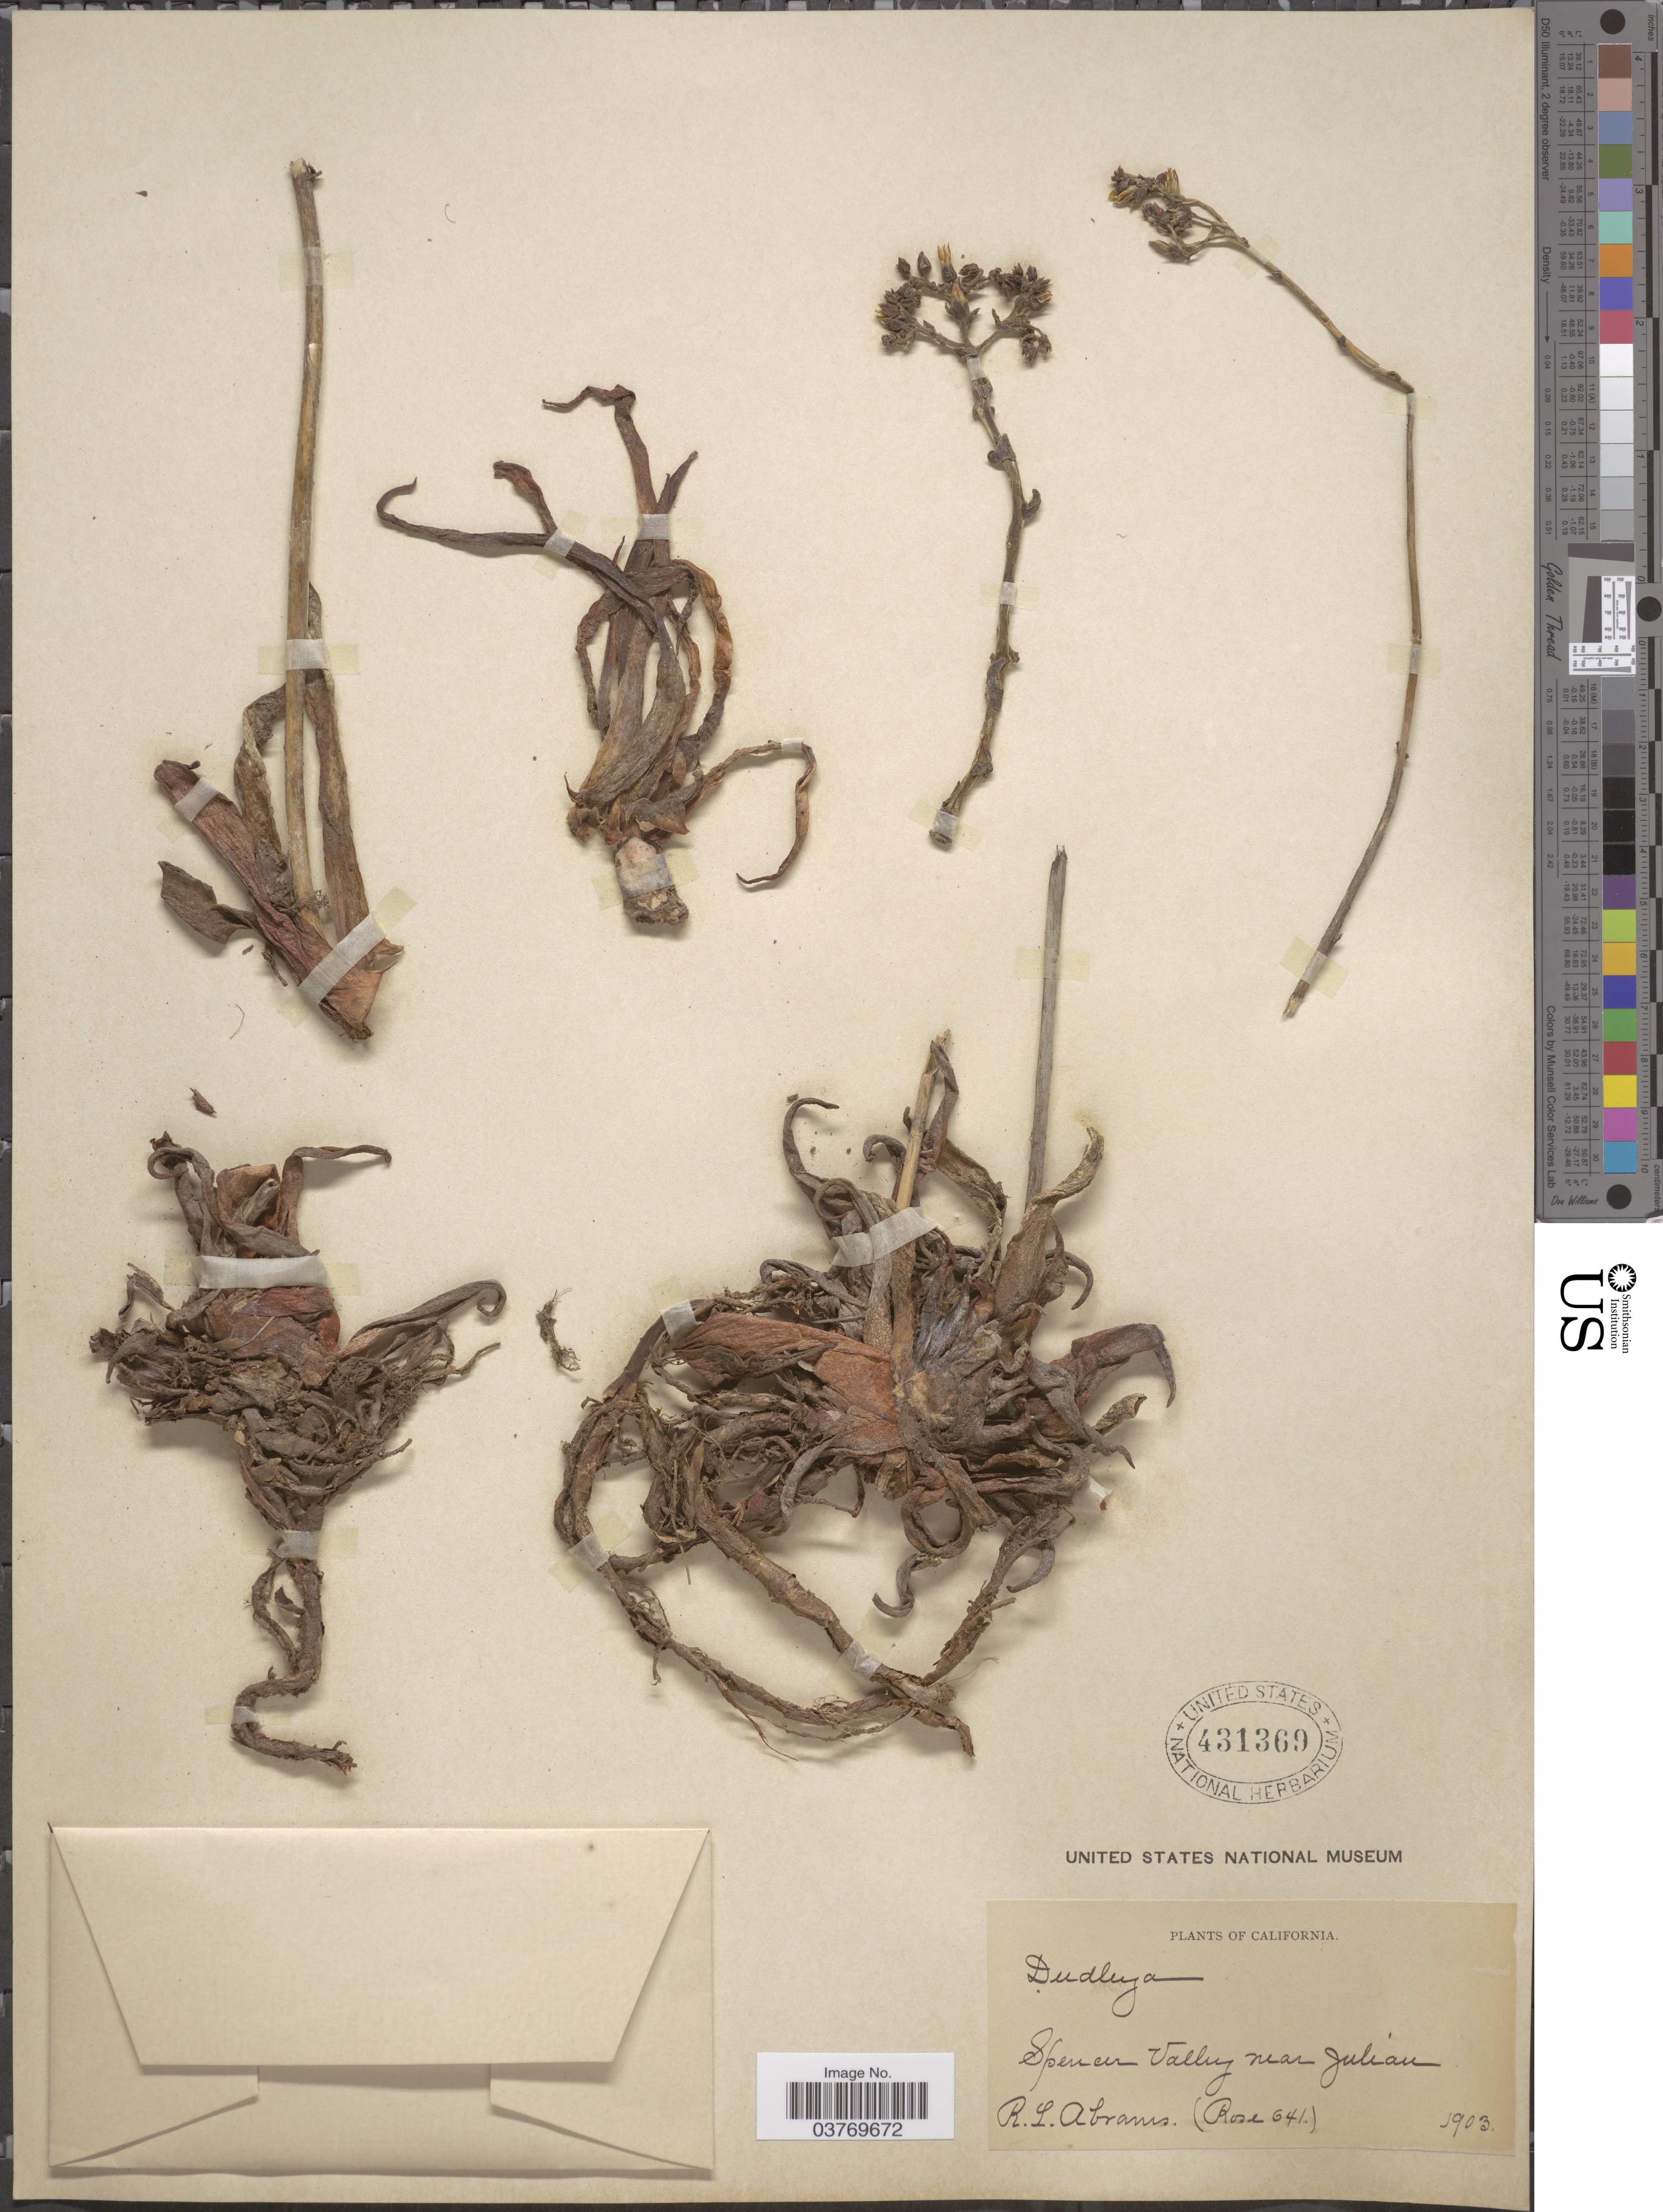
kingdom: Plantae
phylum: Tracheophyta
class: Magnoliopsida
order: Saxifragales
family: Crassulaceae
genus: Dudleya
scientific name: Dudleya delicata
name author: Rose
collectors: R. Abrams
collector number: Rose 641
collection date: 1903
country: United States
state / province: California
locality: Spencer Valley near Julian.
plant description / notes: Possible type?? of Dudleya delicata Rose (protologue cites Abrams [s.n.], 1903)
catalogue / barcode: US 431369